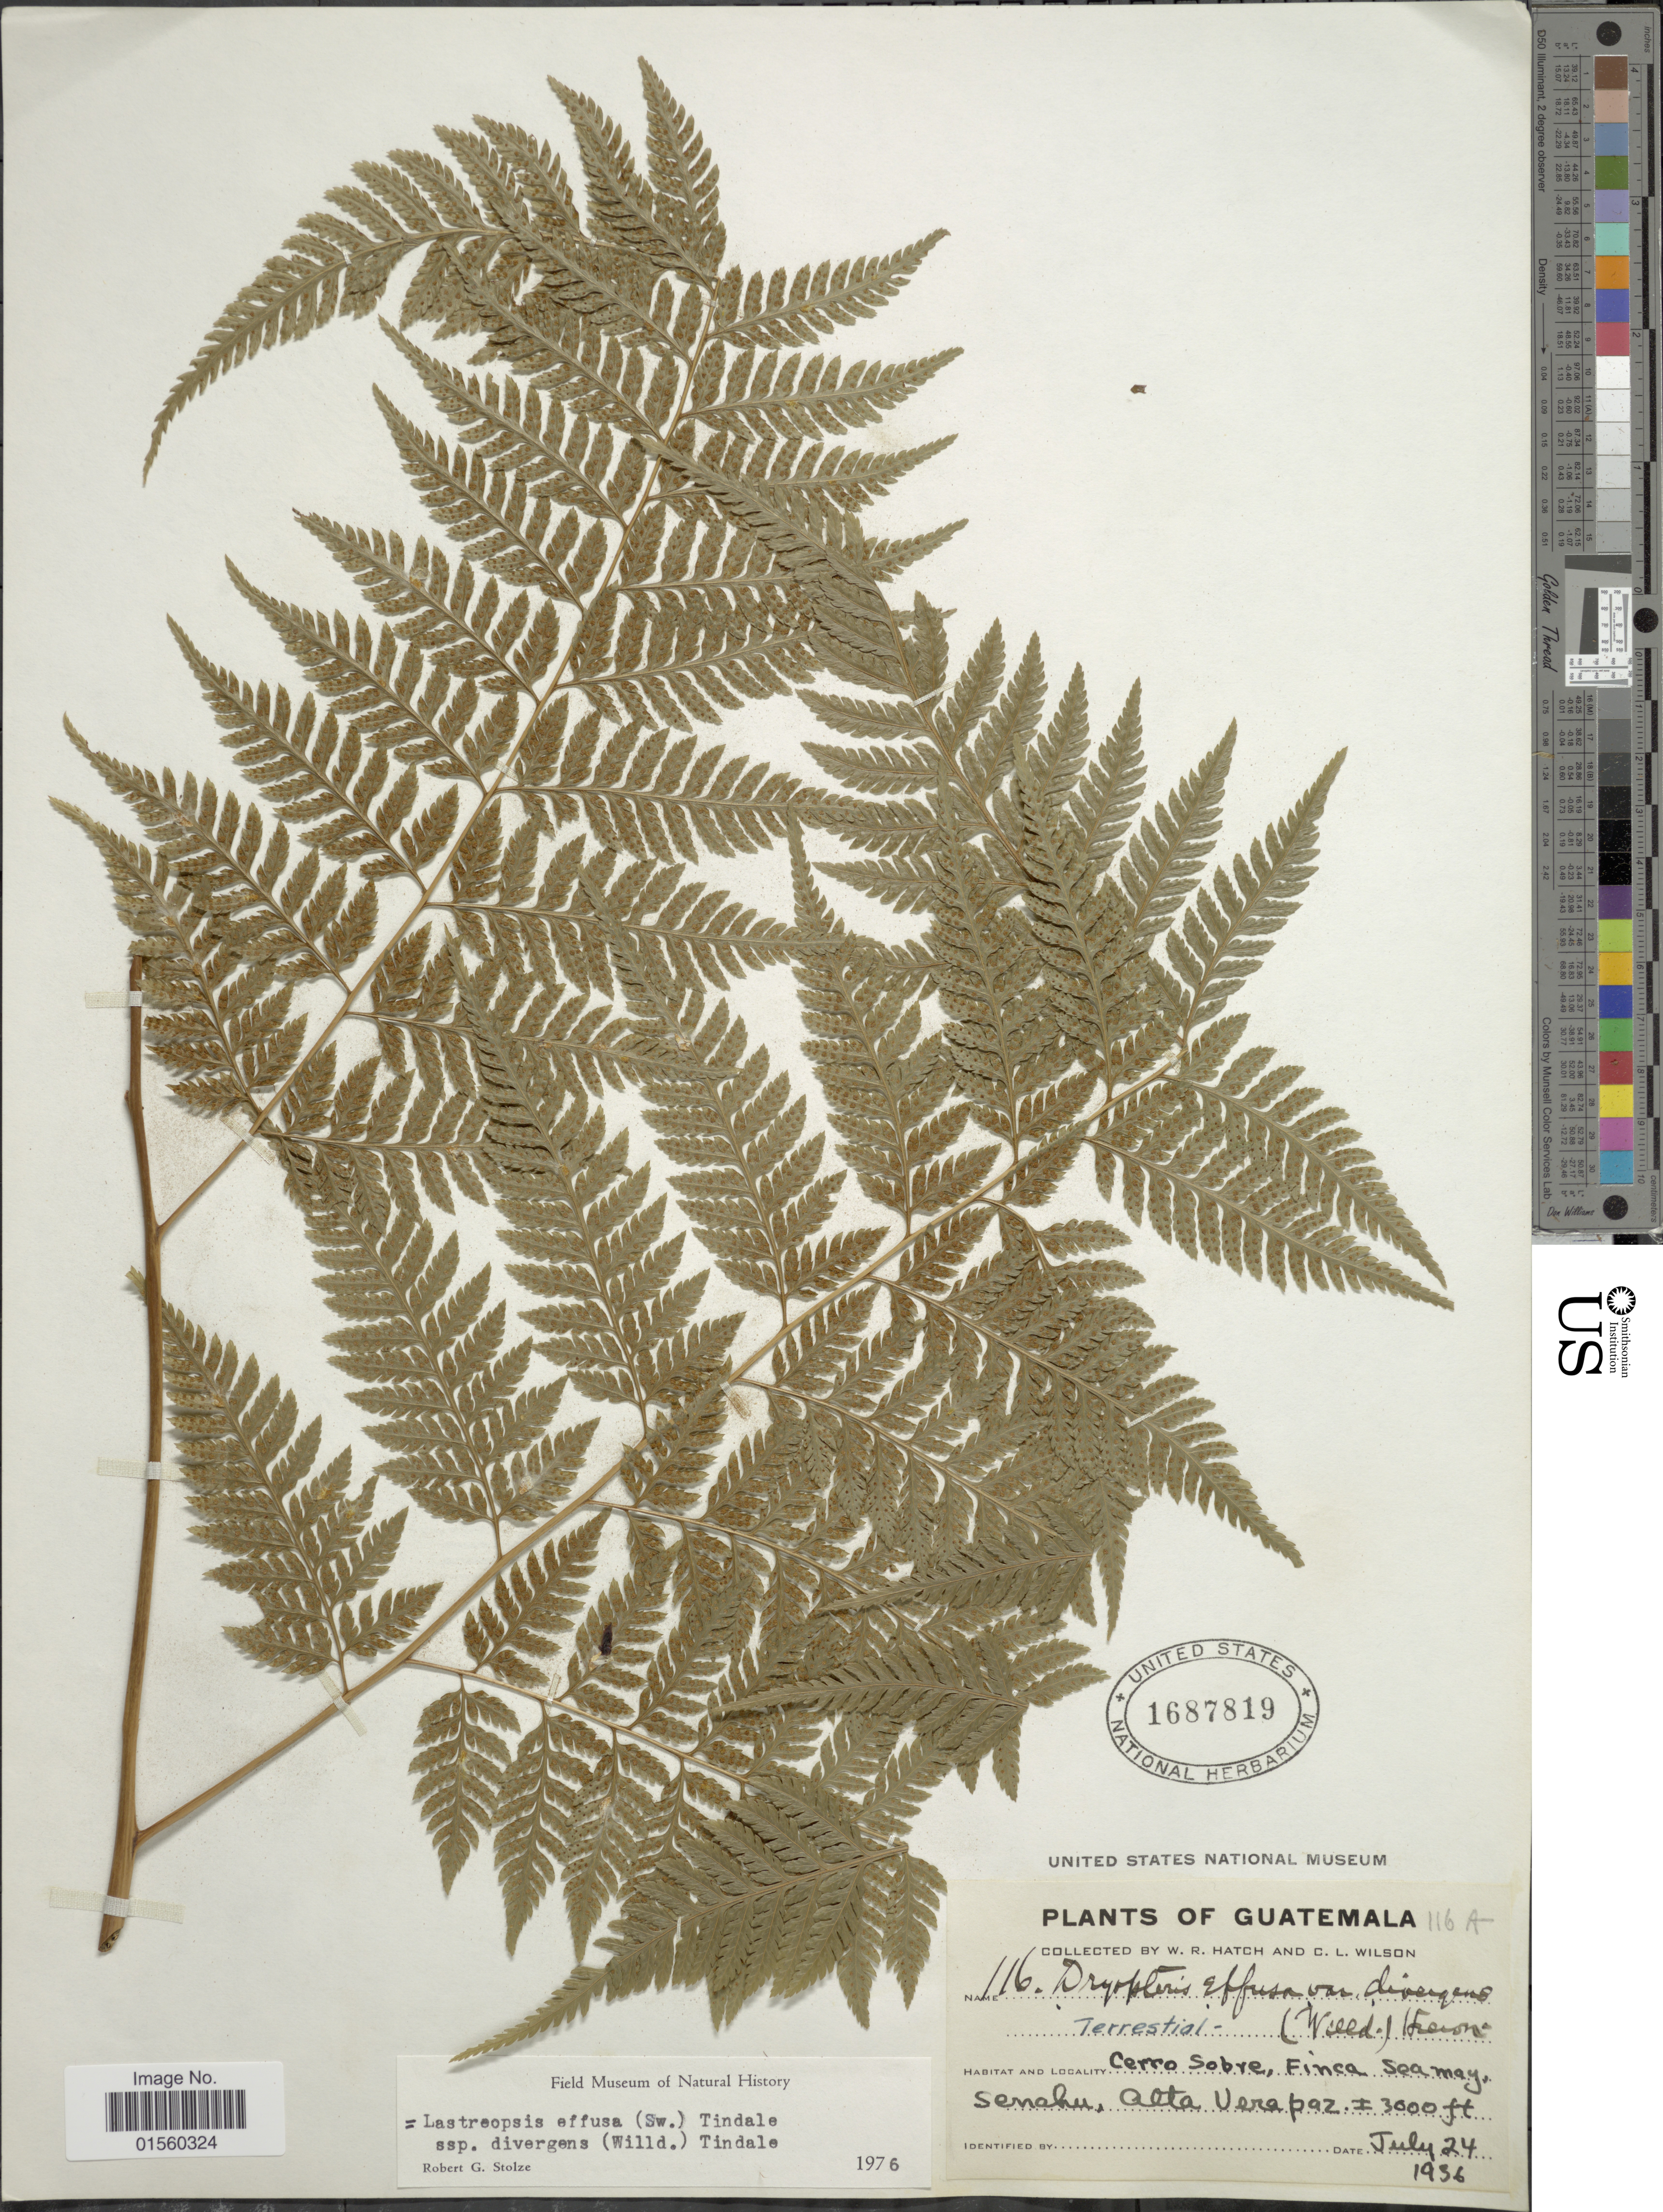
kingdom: Plantae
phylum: Tracheophyta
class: Polypodiopsida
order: Polypodiales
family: Dryopteridaceae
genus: Parapolystichum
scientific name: Parapolystichum effusum var. effusum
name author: (Sw.) Ching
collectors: W. Hatch & C. L. Wilson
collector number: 116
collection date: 1936-07-24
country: Guatemala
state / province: Alta Verapaz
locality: Cerro Sobre, finca Seamay, Senahu, Alta Verapaz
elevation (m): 914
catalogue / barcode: US 1687819